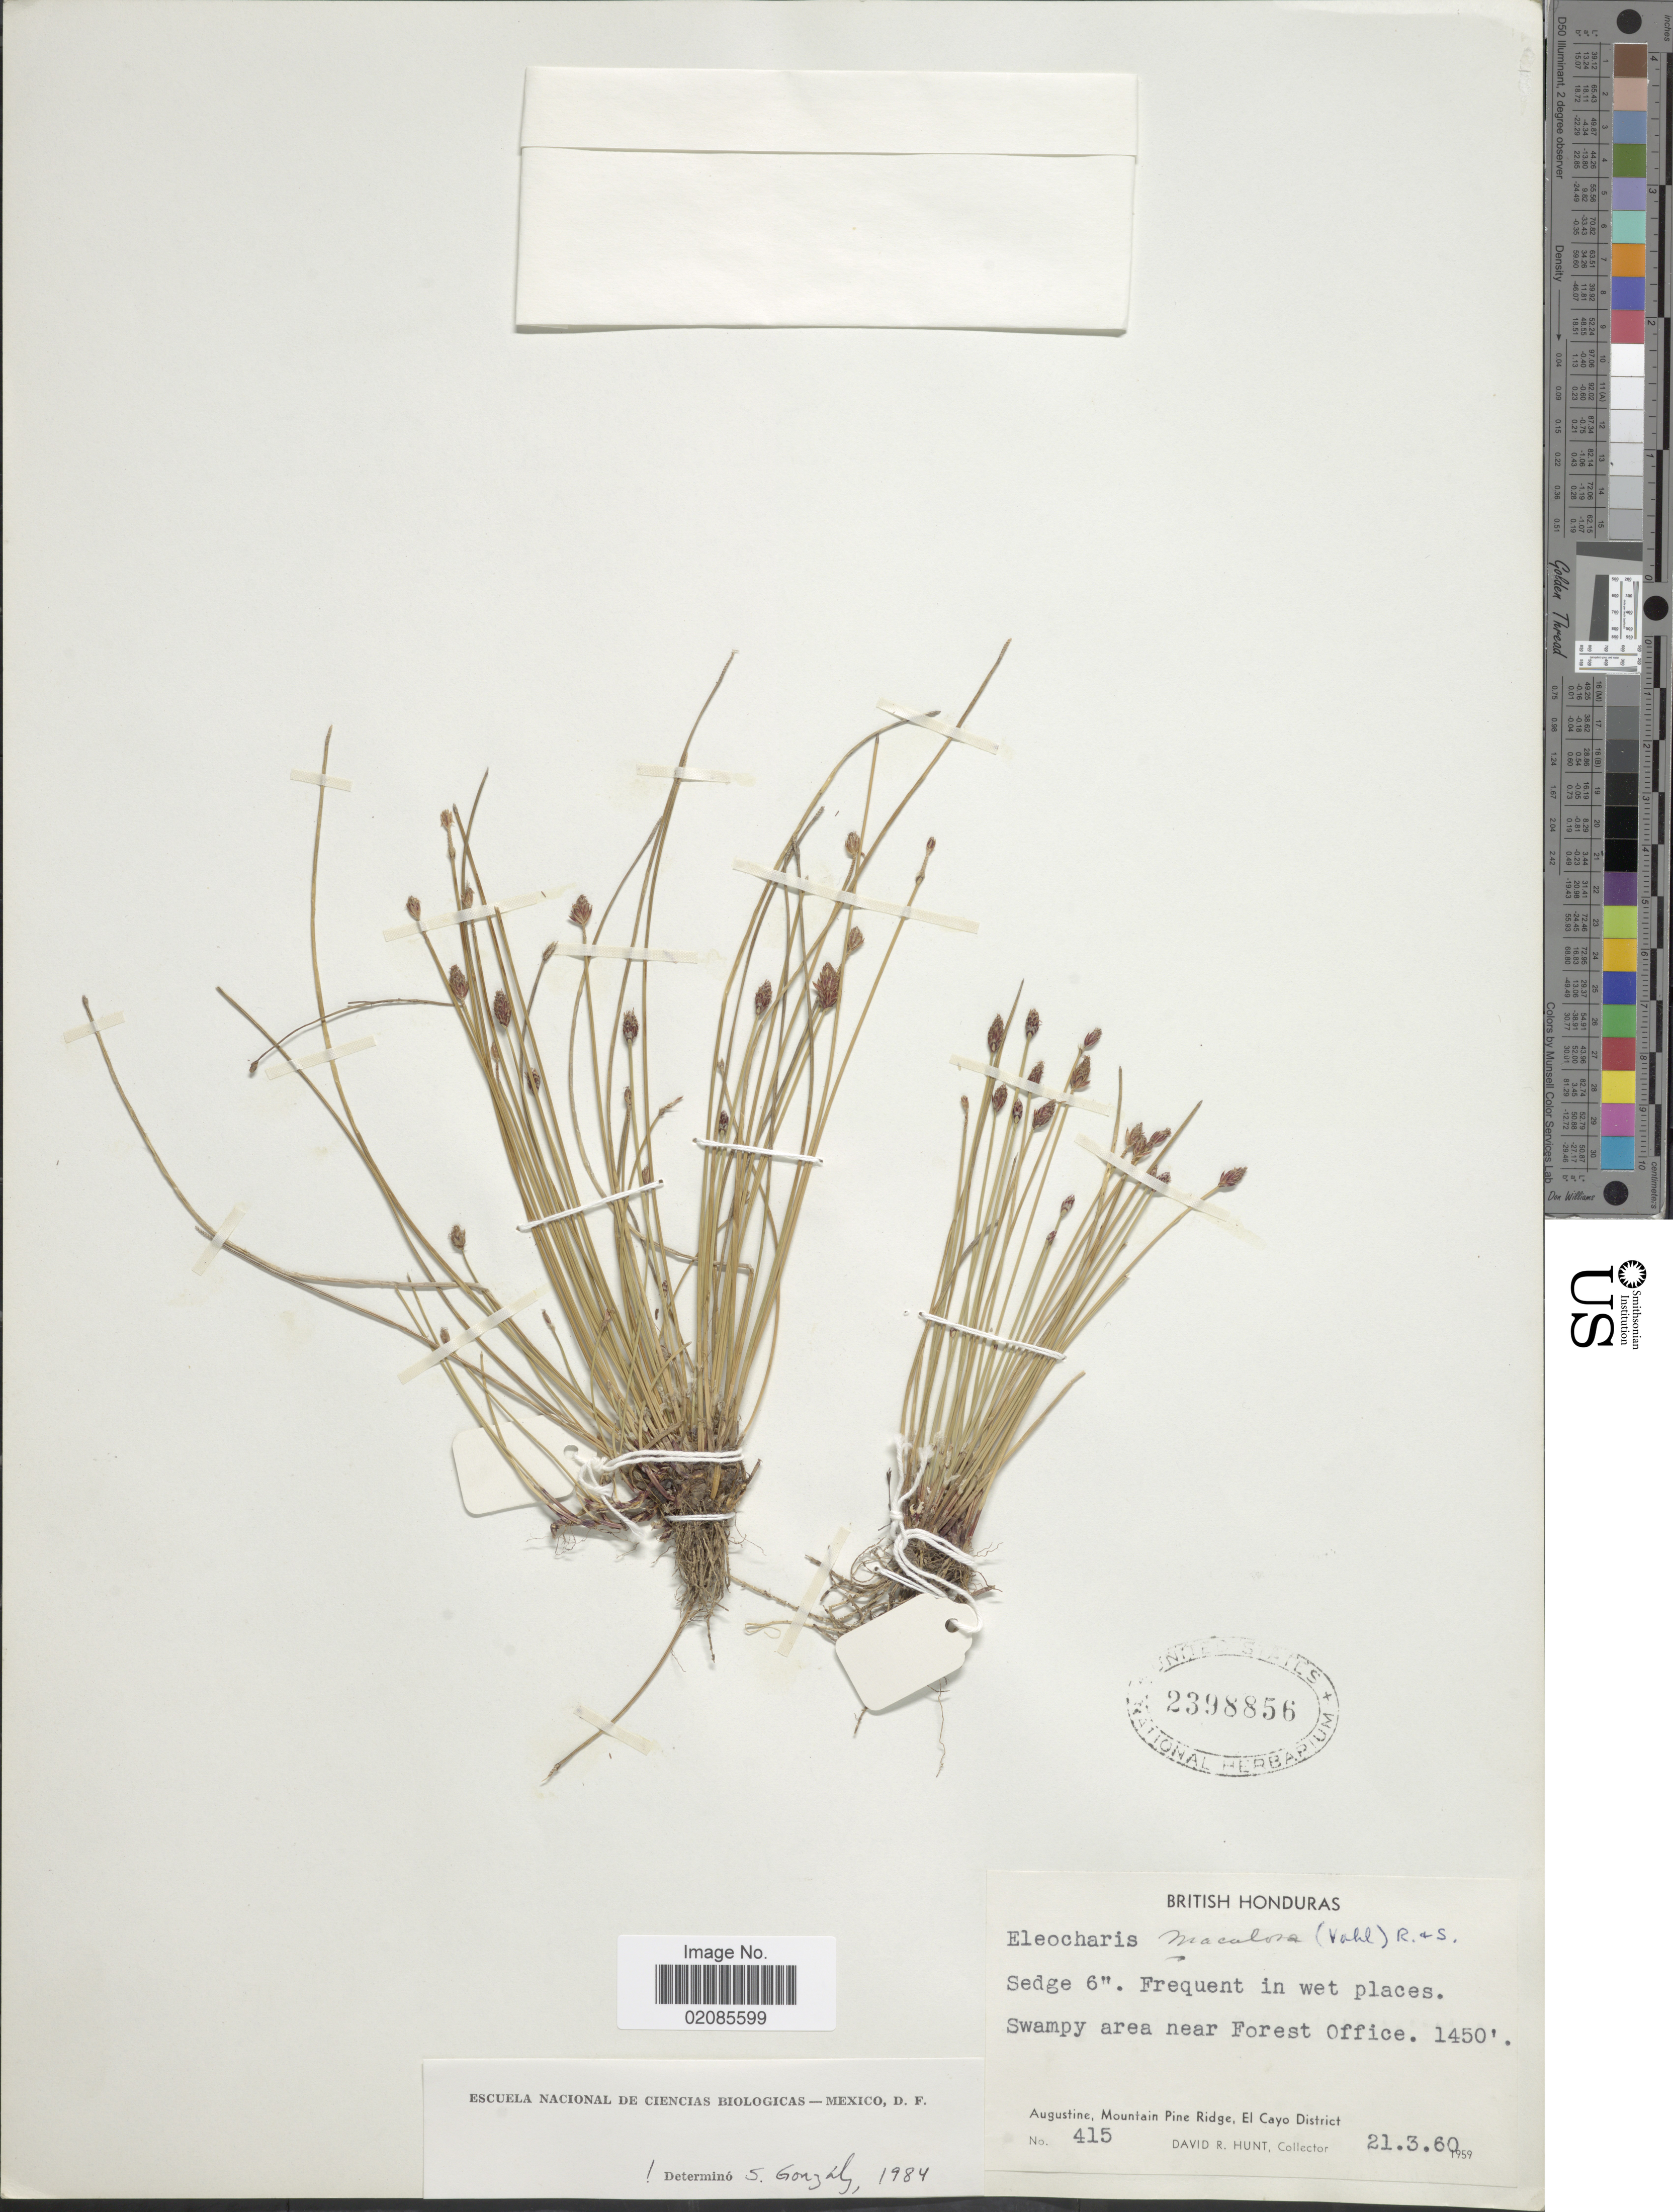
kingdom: Plantae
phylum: Tracheophyta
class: Liliopsida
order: Poales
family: Cyperaceae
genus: Eleocharis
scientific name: Eleocharis maculosa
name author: (Vahl) Roem. & Schult.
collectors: D. R. Hunt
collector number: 415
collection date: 1960-03-21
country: Belize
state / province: Cayo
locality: Swampy area near Forest Office, Augustine, Mountain Pine Ridge.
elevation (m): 442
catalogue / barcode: US 2398856